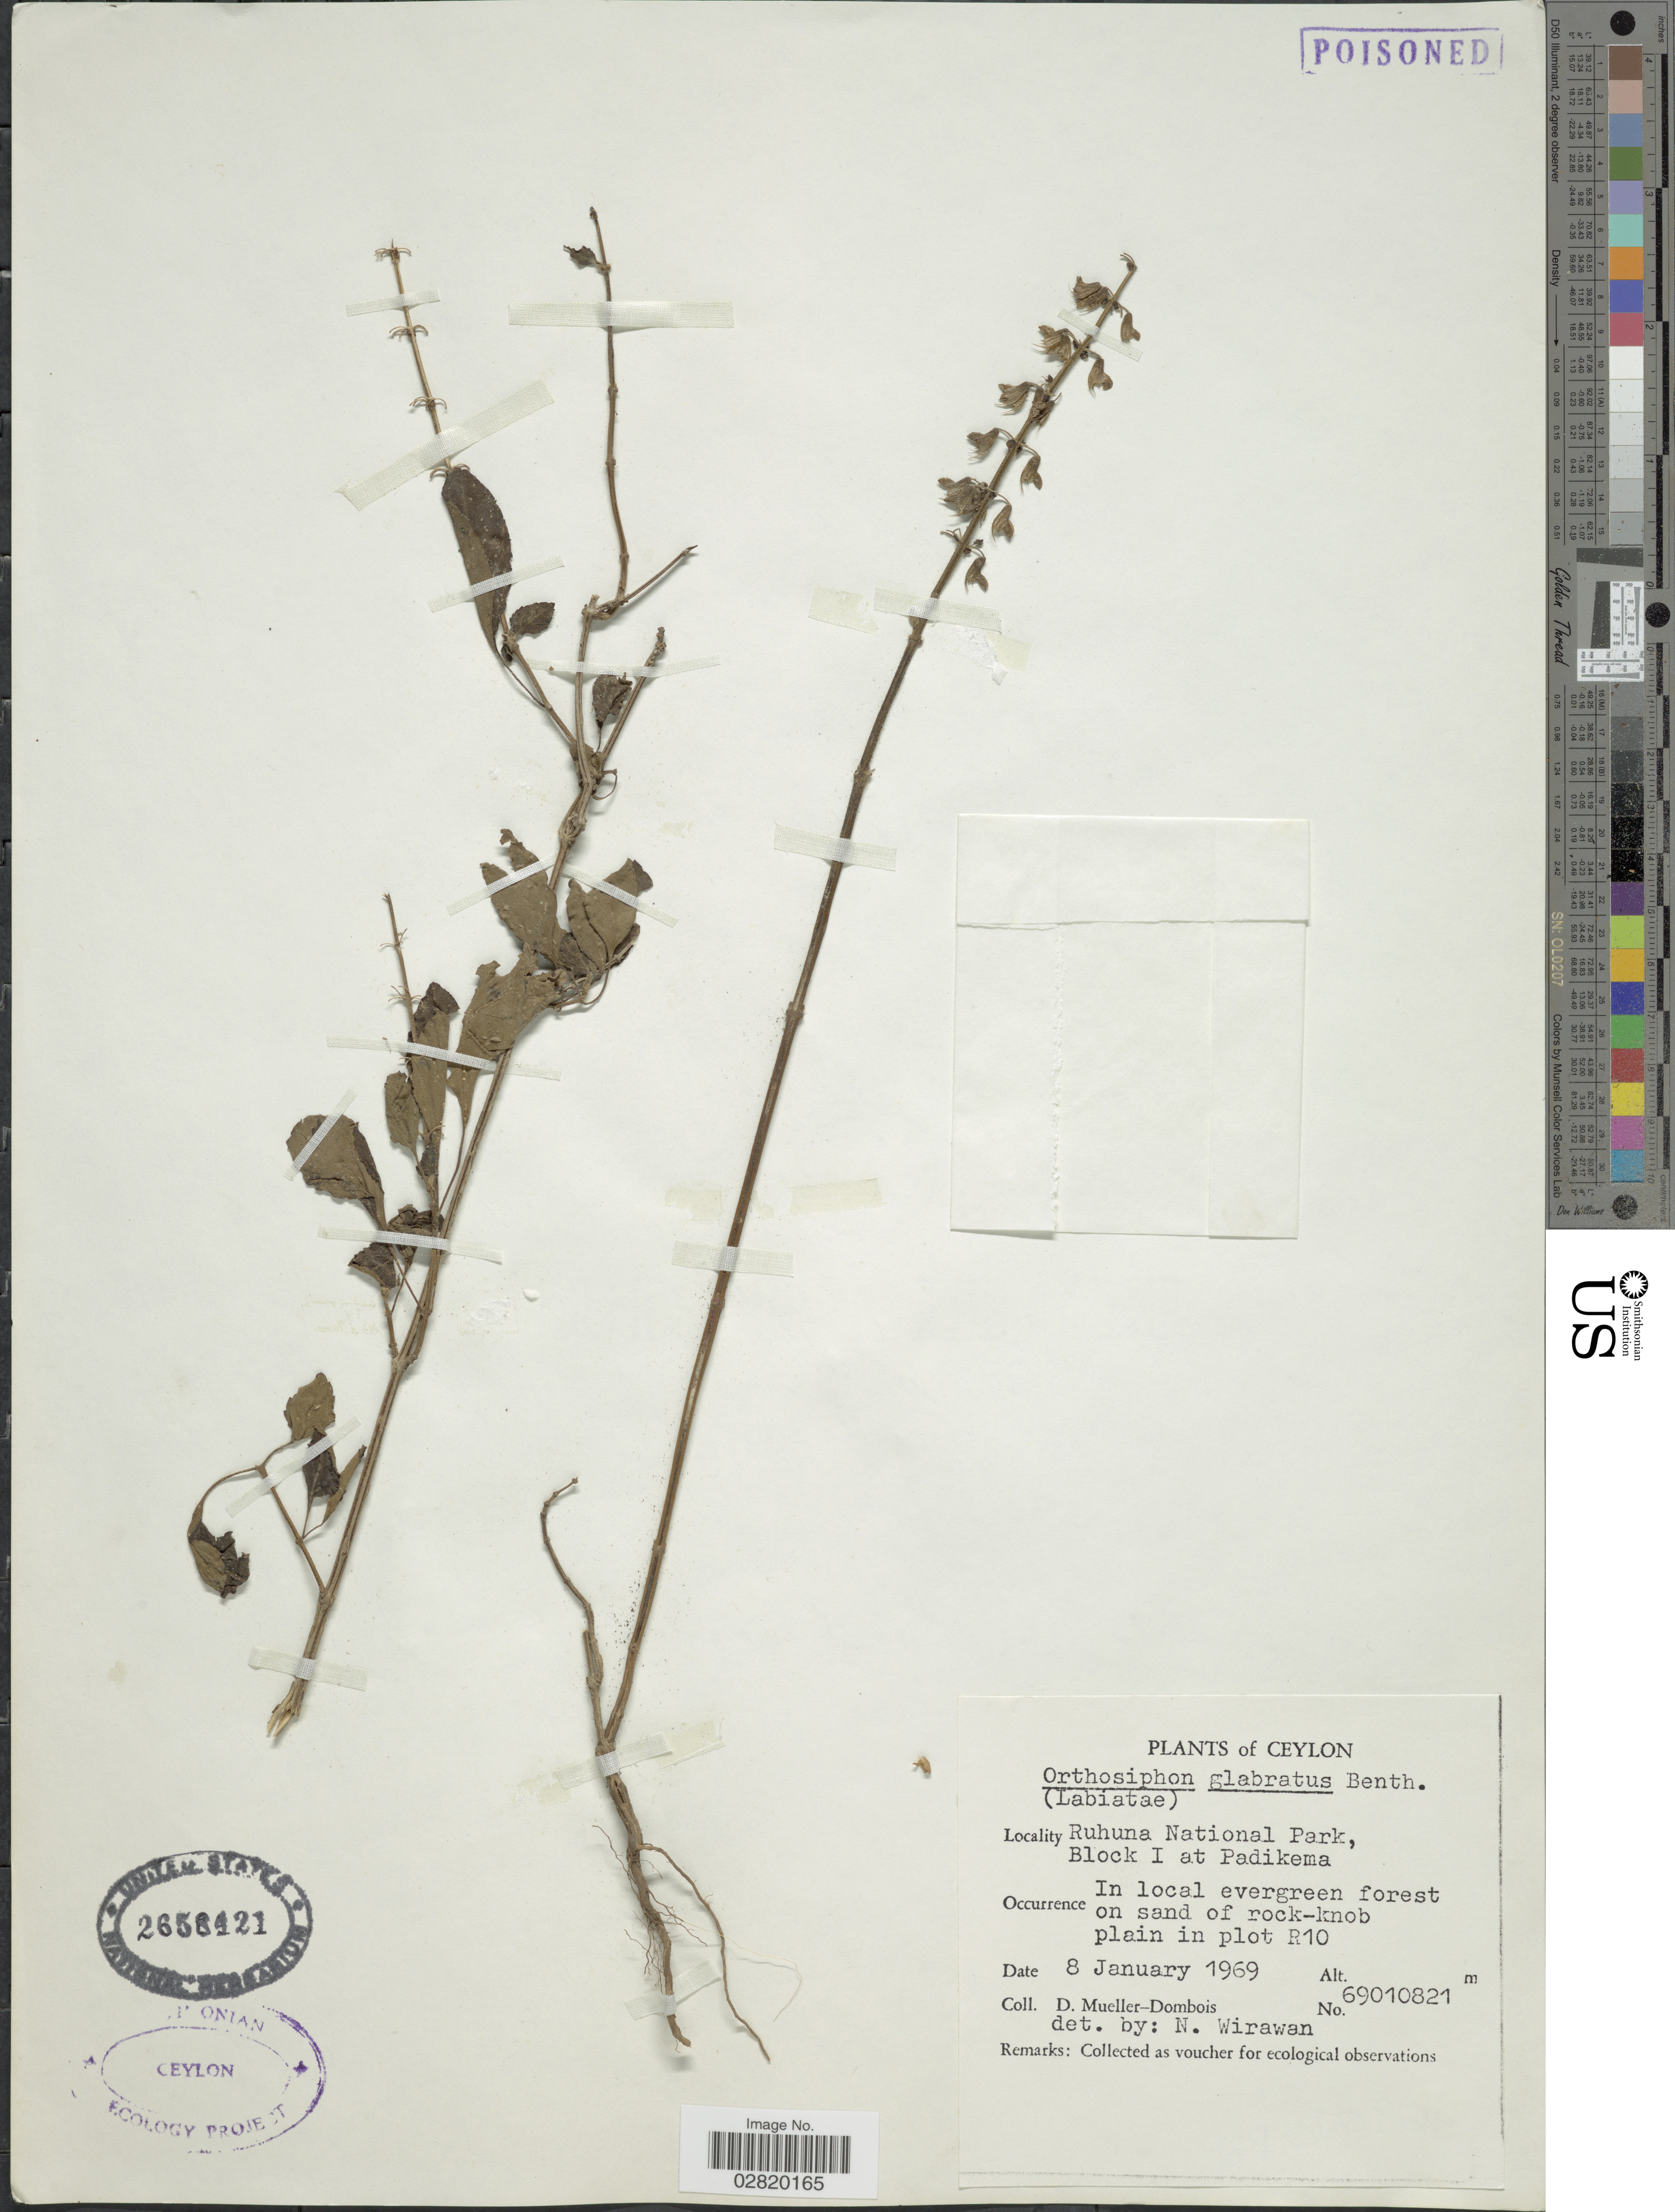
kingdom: Plantae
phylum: Tracheophyta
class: Magnoliopsida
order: Lamiales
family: Lamiaceae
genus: Orthosiphon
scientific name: Orthosiphon glabratus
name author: Benth.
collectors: D. Mueller-Dombois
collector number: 69010821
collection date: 1969-01-08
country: Sri Lanka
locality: Ceylon, Ruhuna National Park, Block I at Padikema.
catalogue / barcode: US 2658421